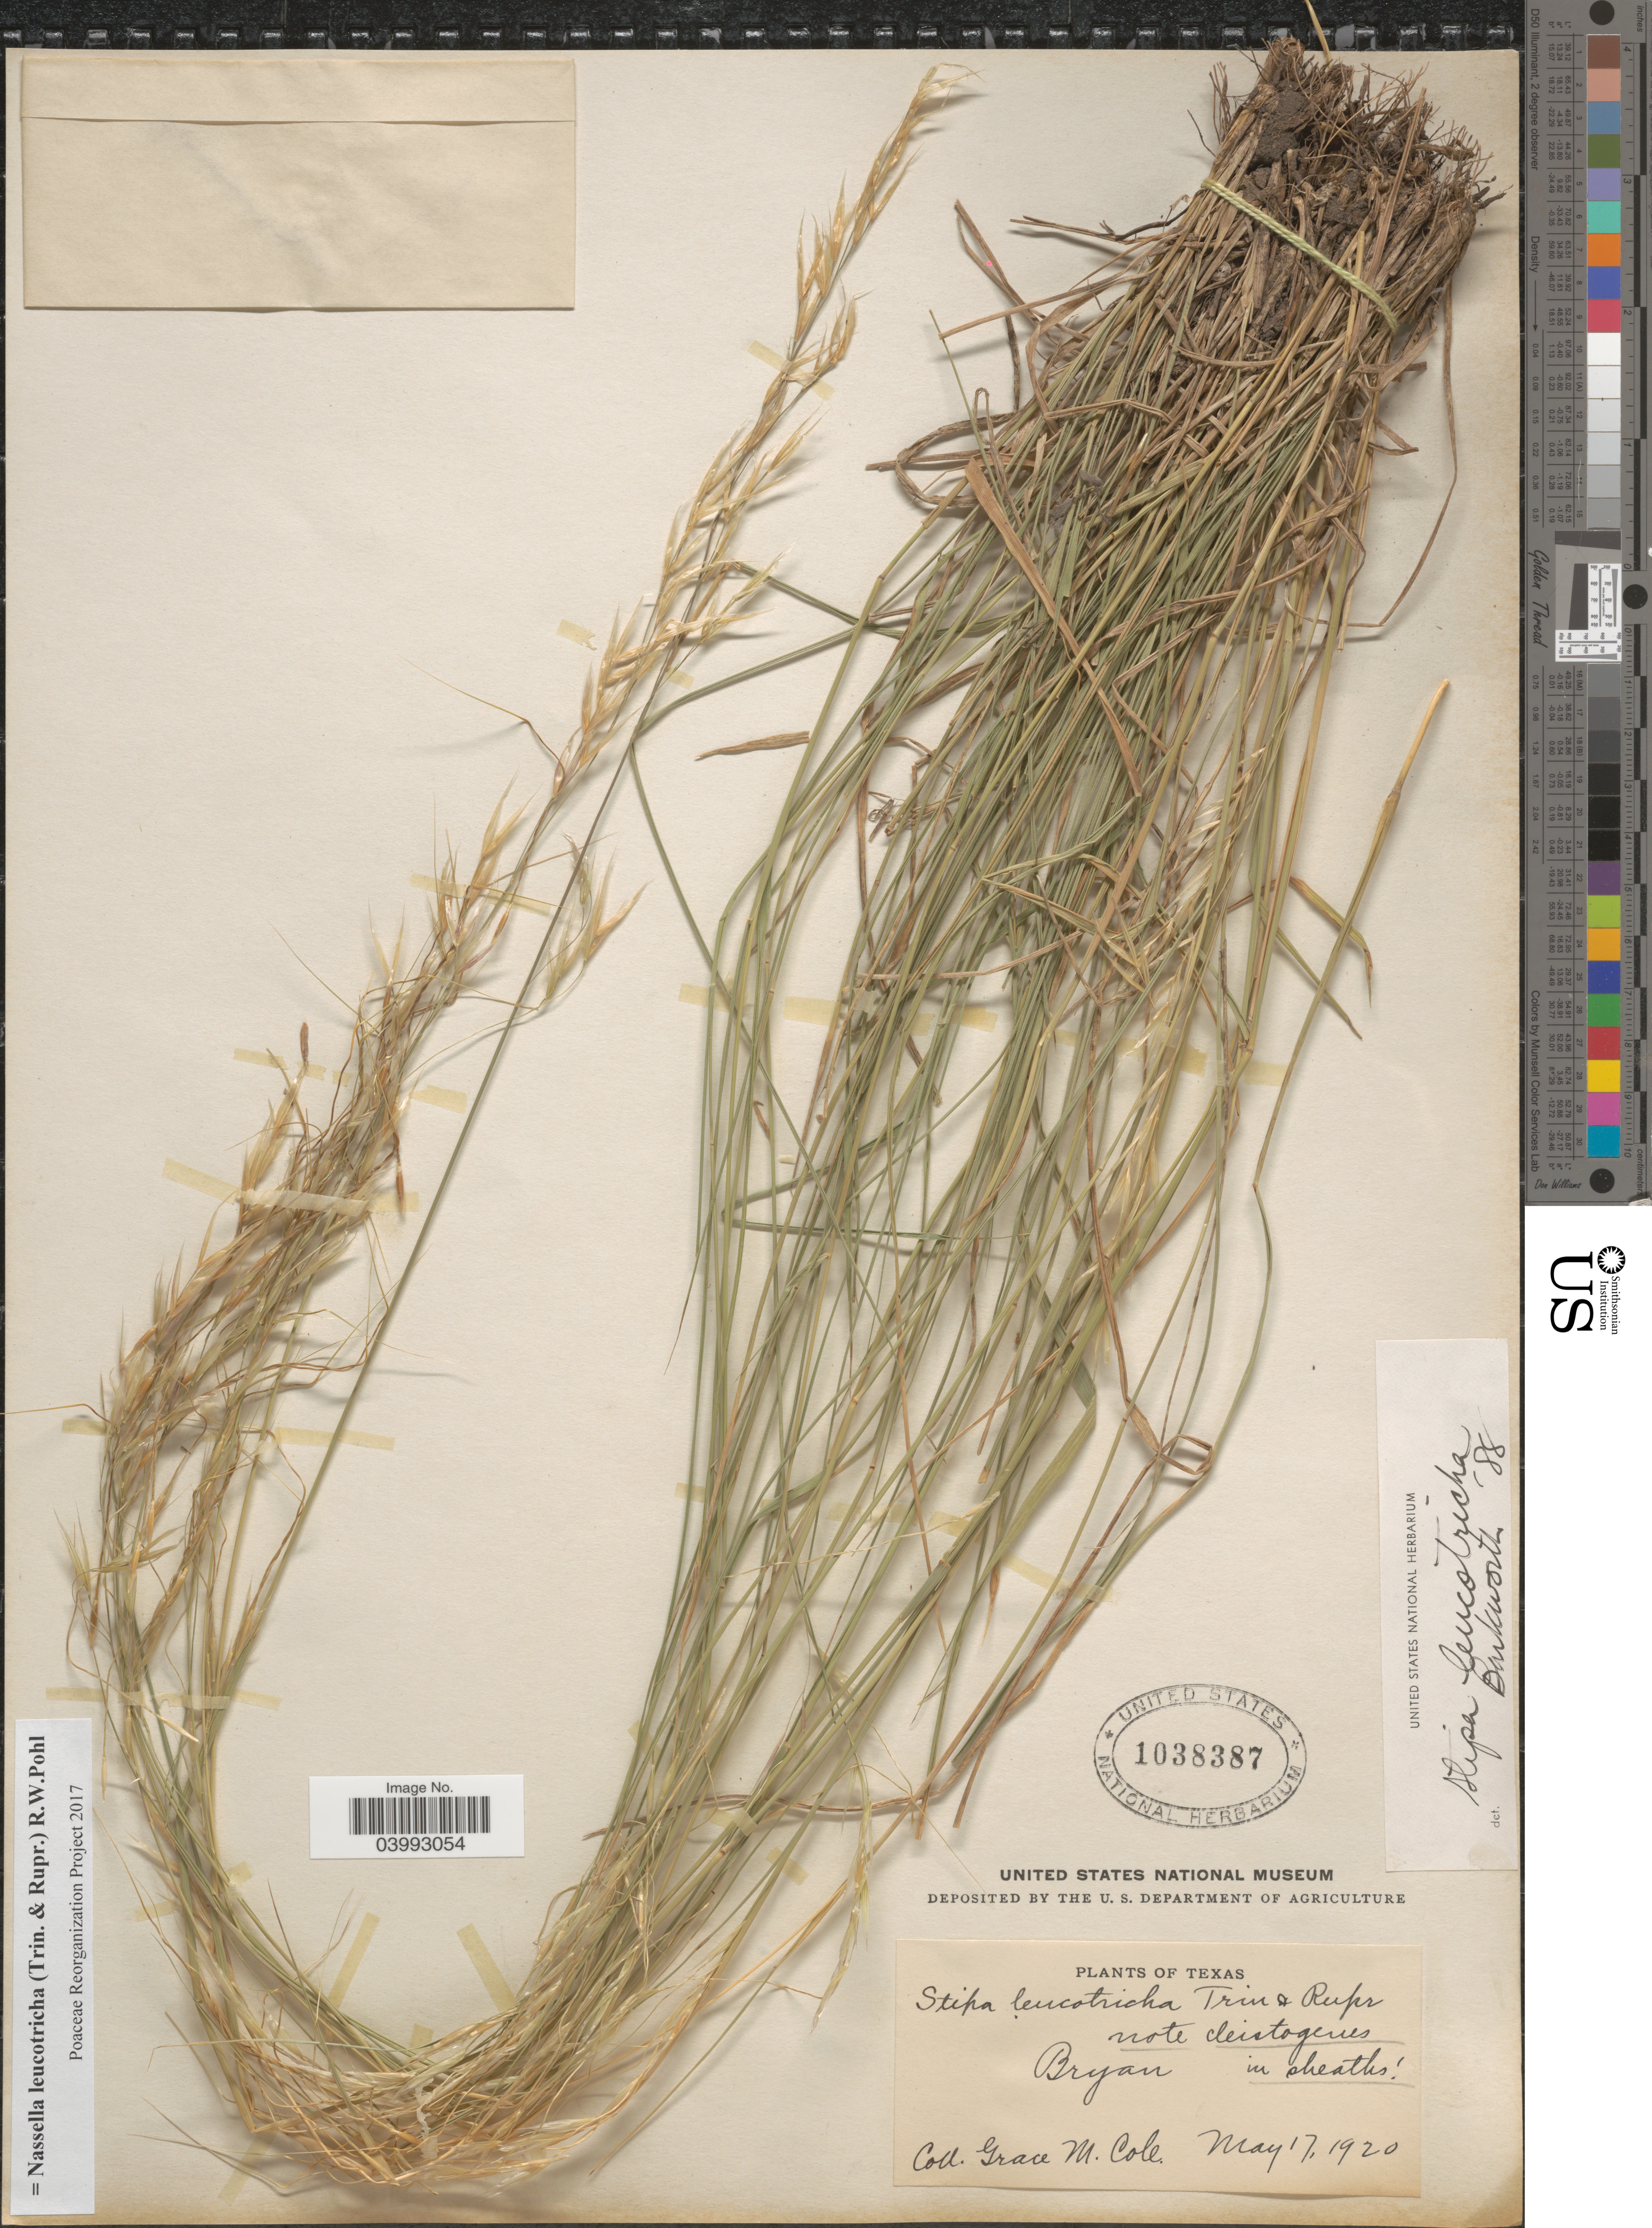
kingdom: Plantae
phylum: Tracheophyta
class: Liliopsida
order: Poales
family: Poaceae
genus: Nassella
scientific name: Nassella leucotricha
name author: (Trin. & Rupr.) R.W. Pohl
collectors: G. Cole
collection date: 1920-05-17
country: United States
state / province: Texas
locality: Bryan.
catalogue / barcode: US 1038387